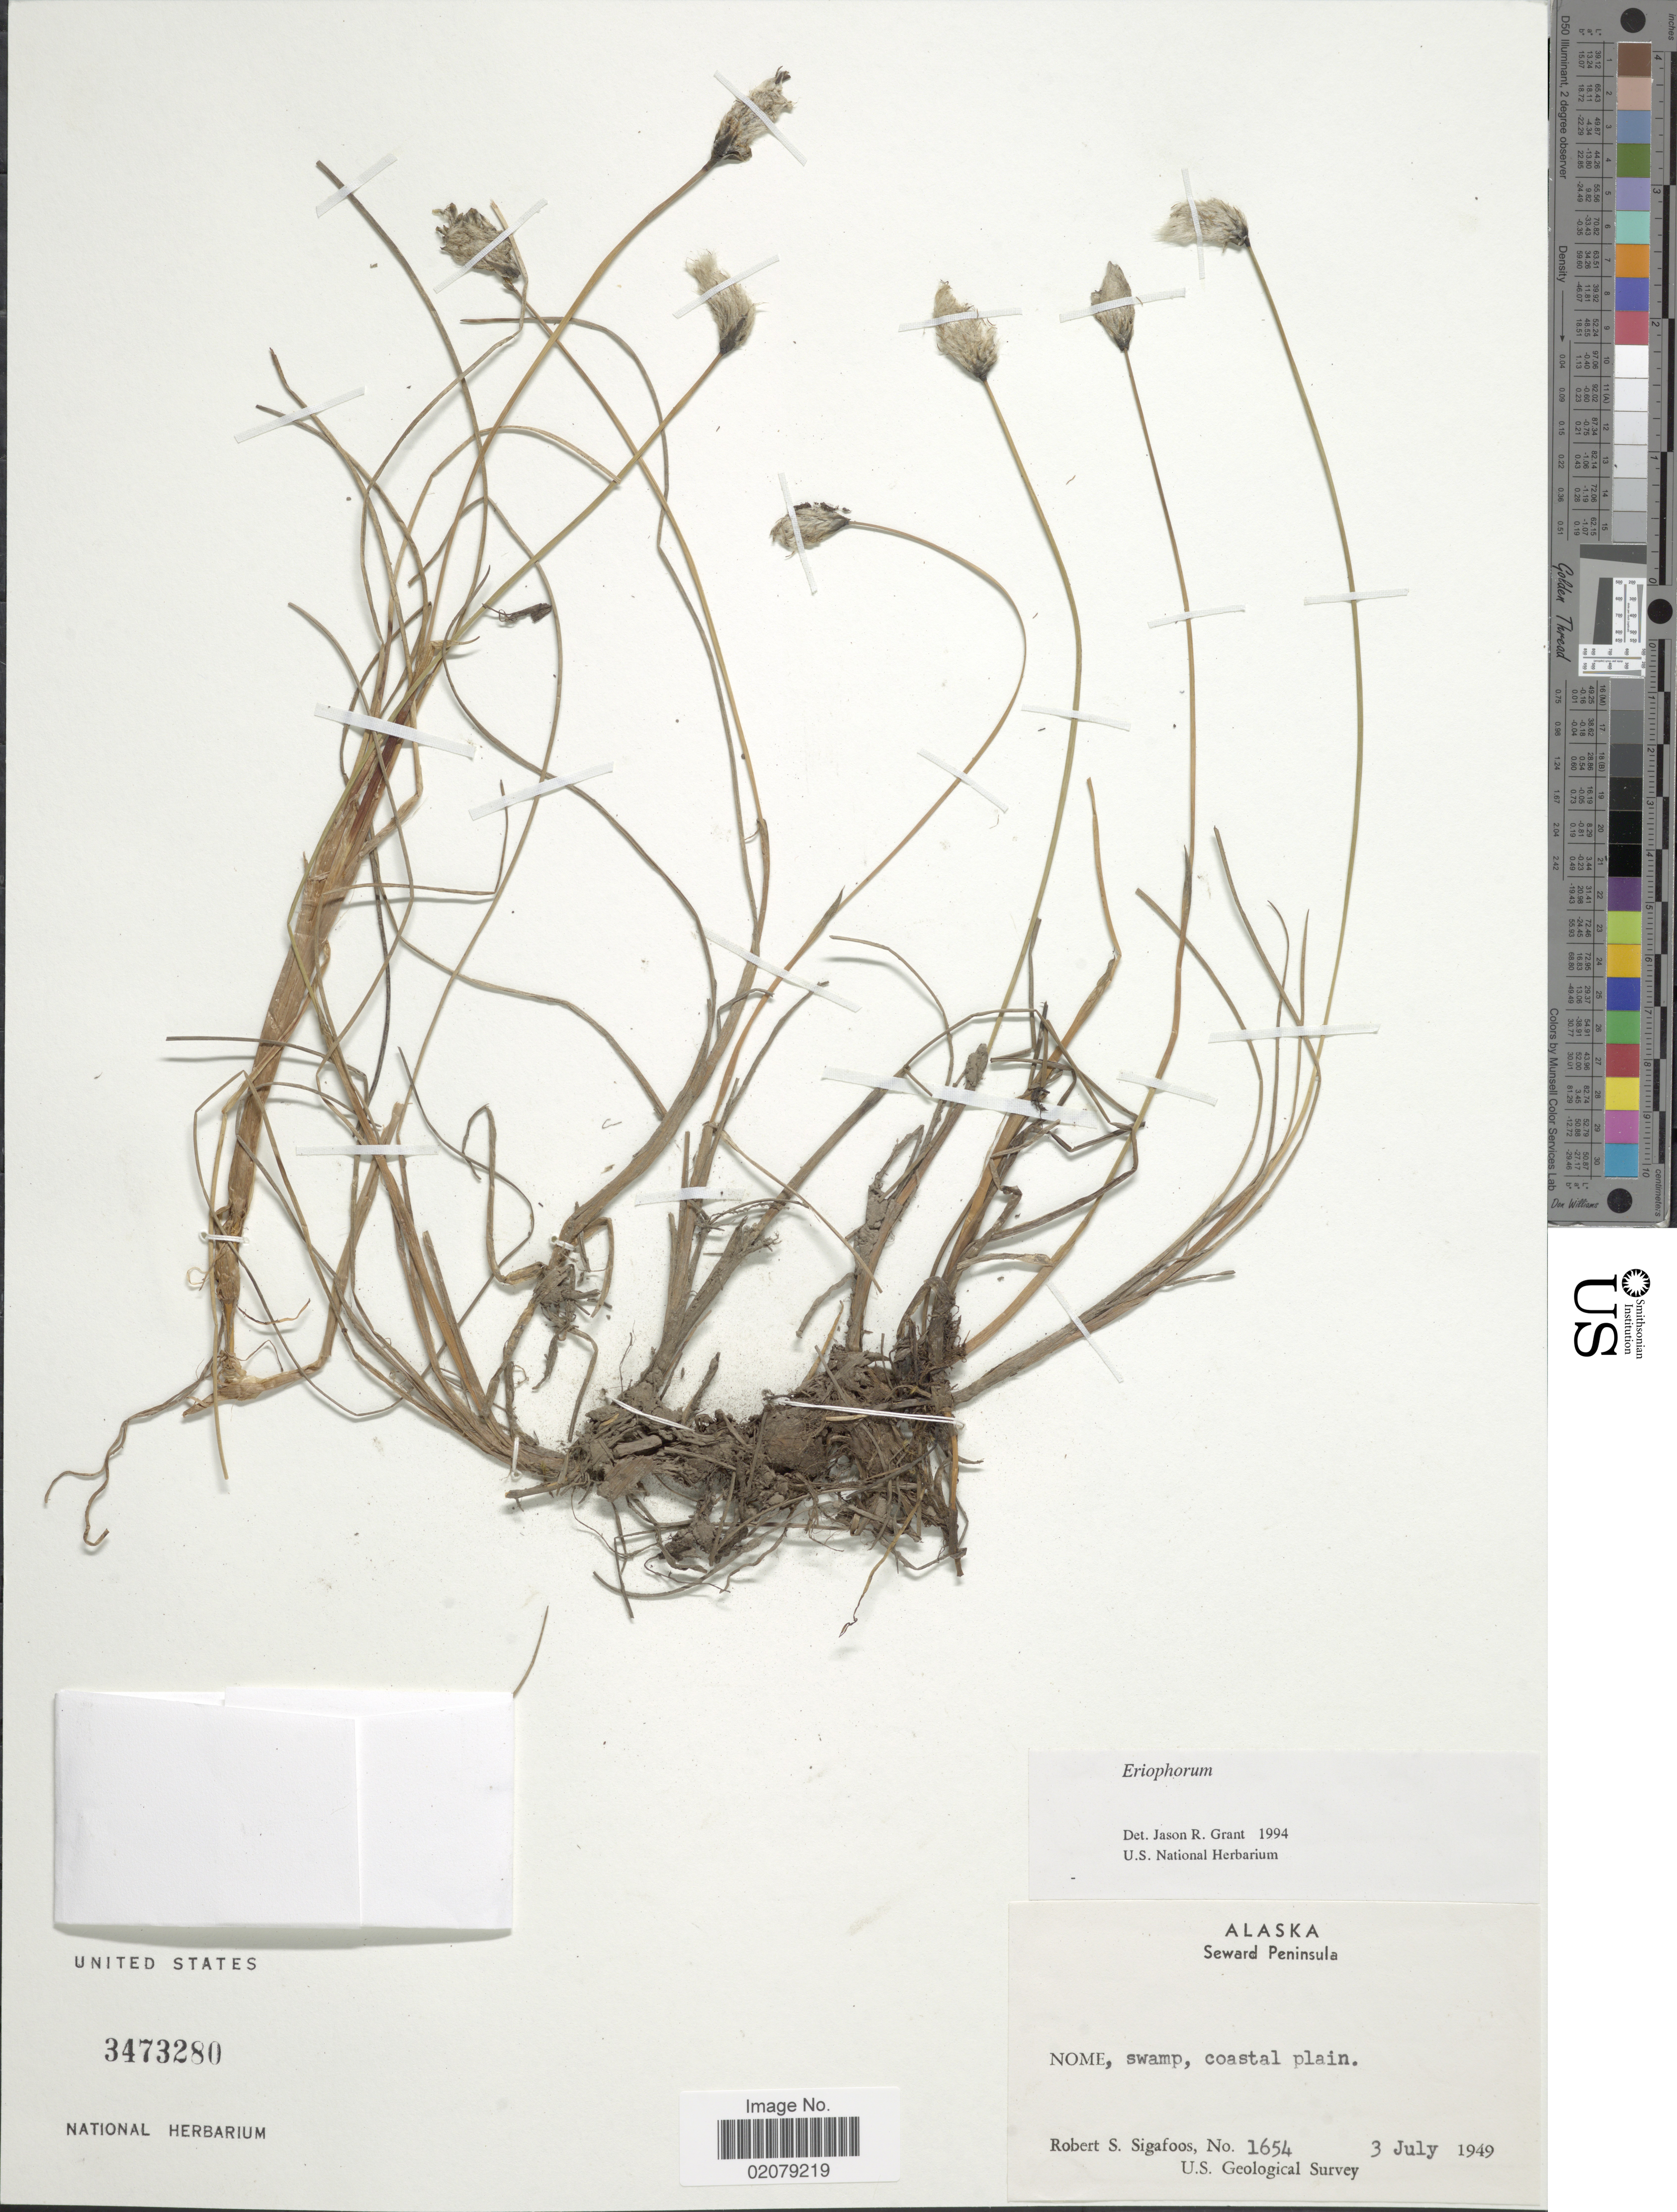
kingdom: Plantae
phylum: Tracheophyta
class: Liliopsida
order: Poales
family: Cyperaceae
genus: Eriophorum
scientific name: Eriophorum sp.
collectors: R. Sigafoos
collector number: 1654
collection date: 1949-07-03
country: United States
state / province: Alaska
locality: Seward Peninsula, Nome, swamp, coastal plain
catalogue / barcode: US 3473280